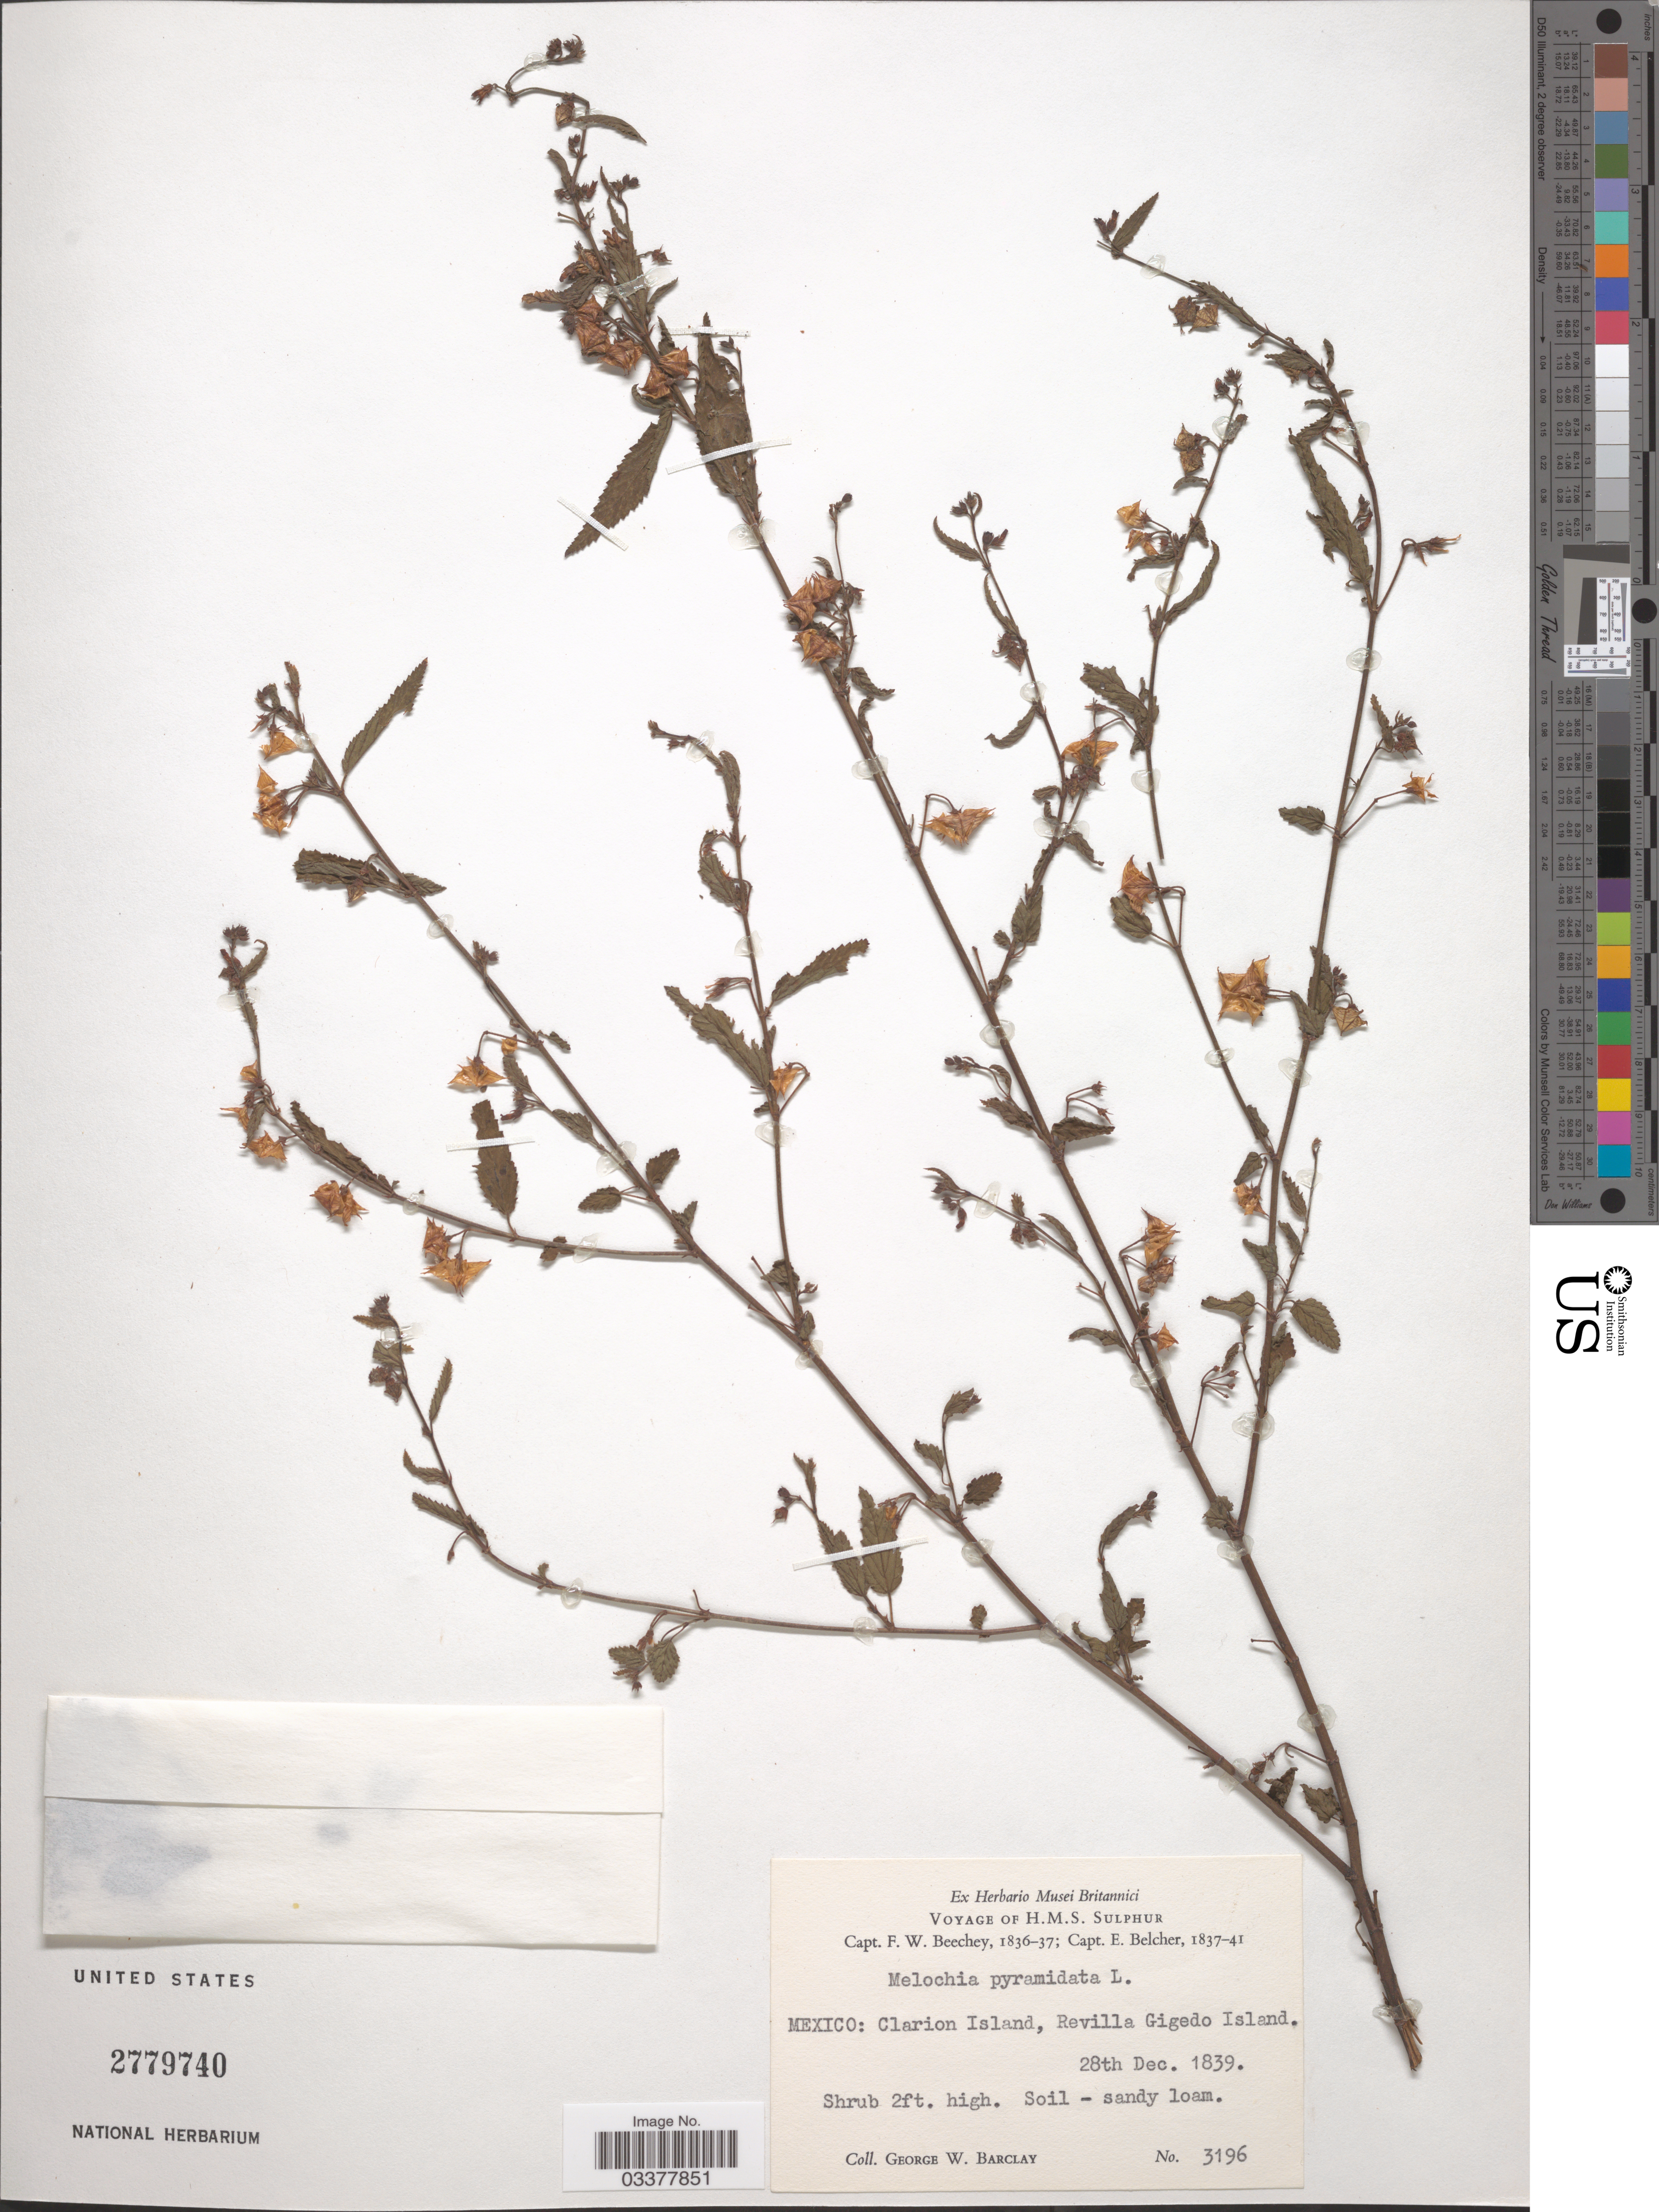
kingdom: Plantae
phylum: Tracheophyta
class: Magnoliopsida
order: Malvales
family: Malvaceae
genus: Melochia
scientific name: Melochia pyramidata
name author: L.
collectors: G. W. Barclay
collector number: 3196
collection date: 1839-12-28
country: Mexico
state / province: Colima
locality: Clarion Island, Revilla Gigedo Island.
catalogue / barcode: US 2779740